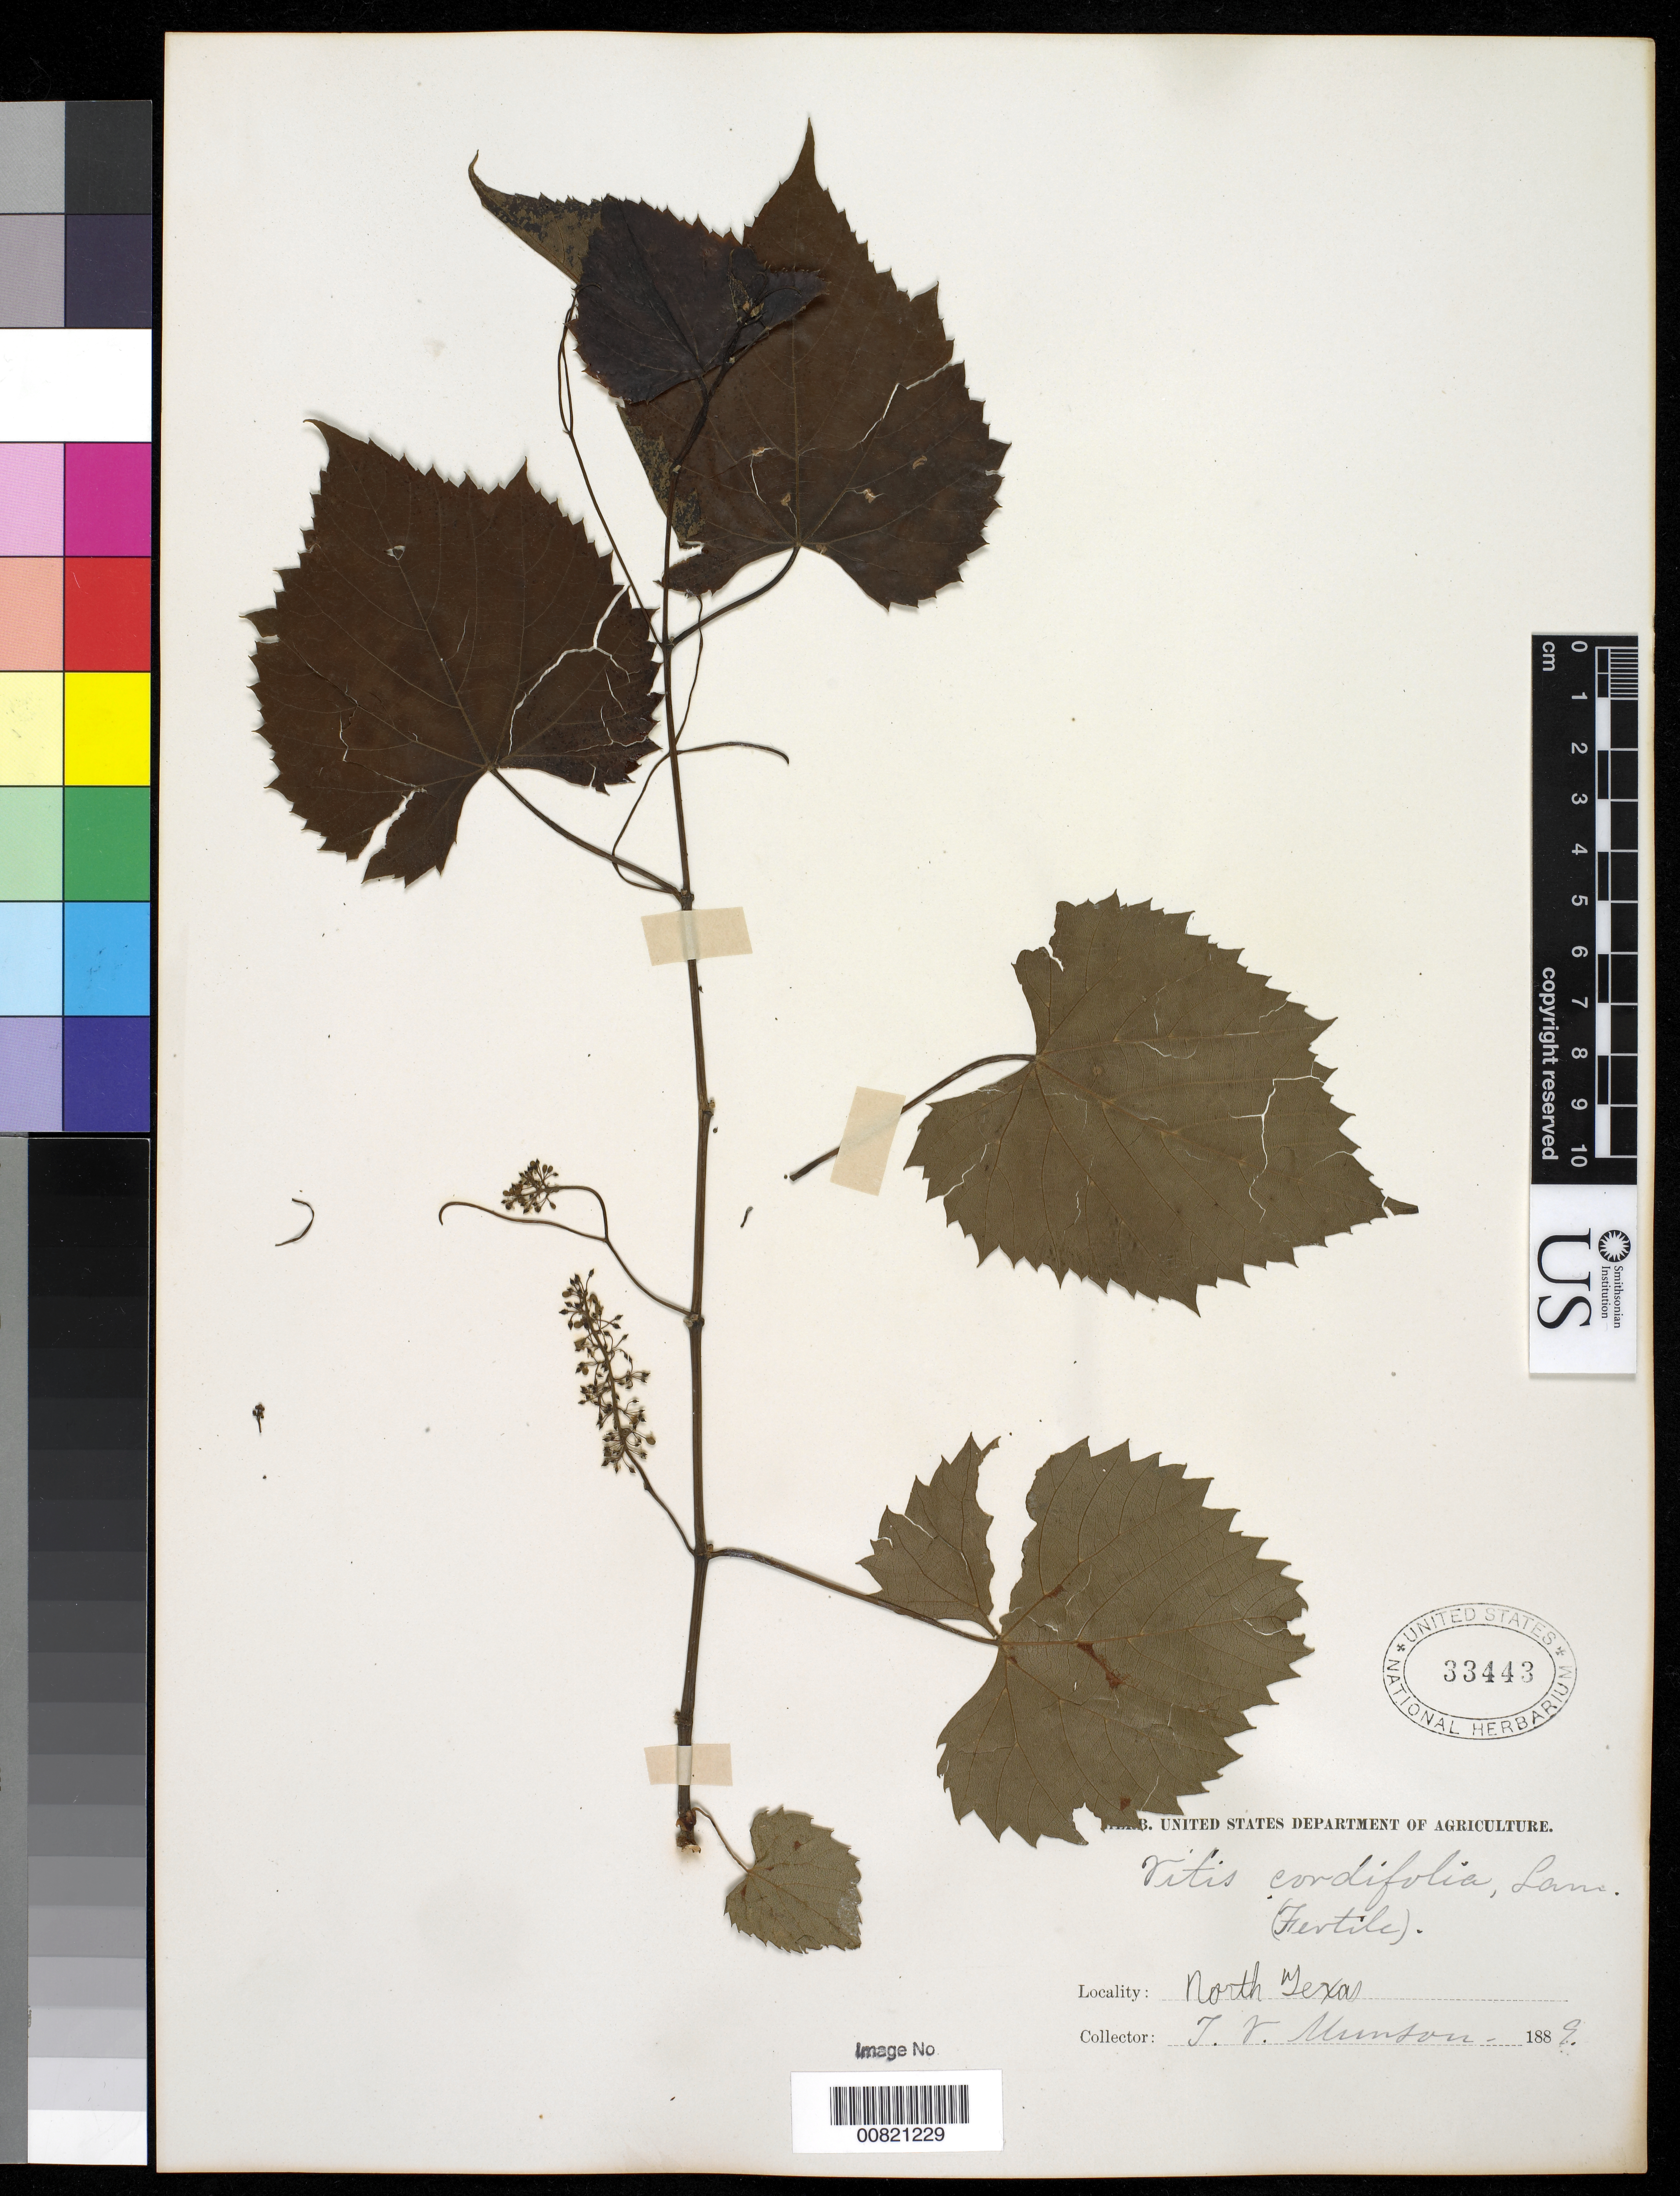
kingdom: Plantae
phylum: Tracheophyta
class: Magnoliopsida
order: Vitales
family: Vitaceae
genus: Vitis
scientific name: Vitis cordifolia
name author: Michx.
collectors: T. V. Munson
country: United States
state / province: Texas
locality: North Texas.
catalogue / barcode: US 33443